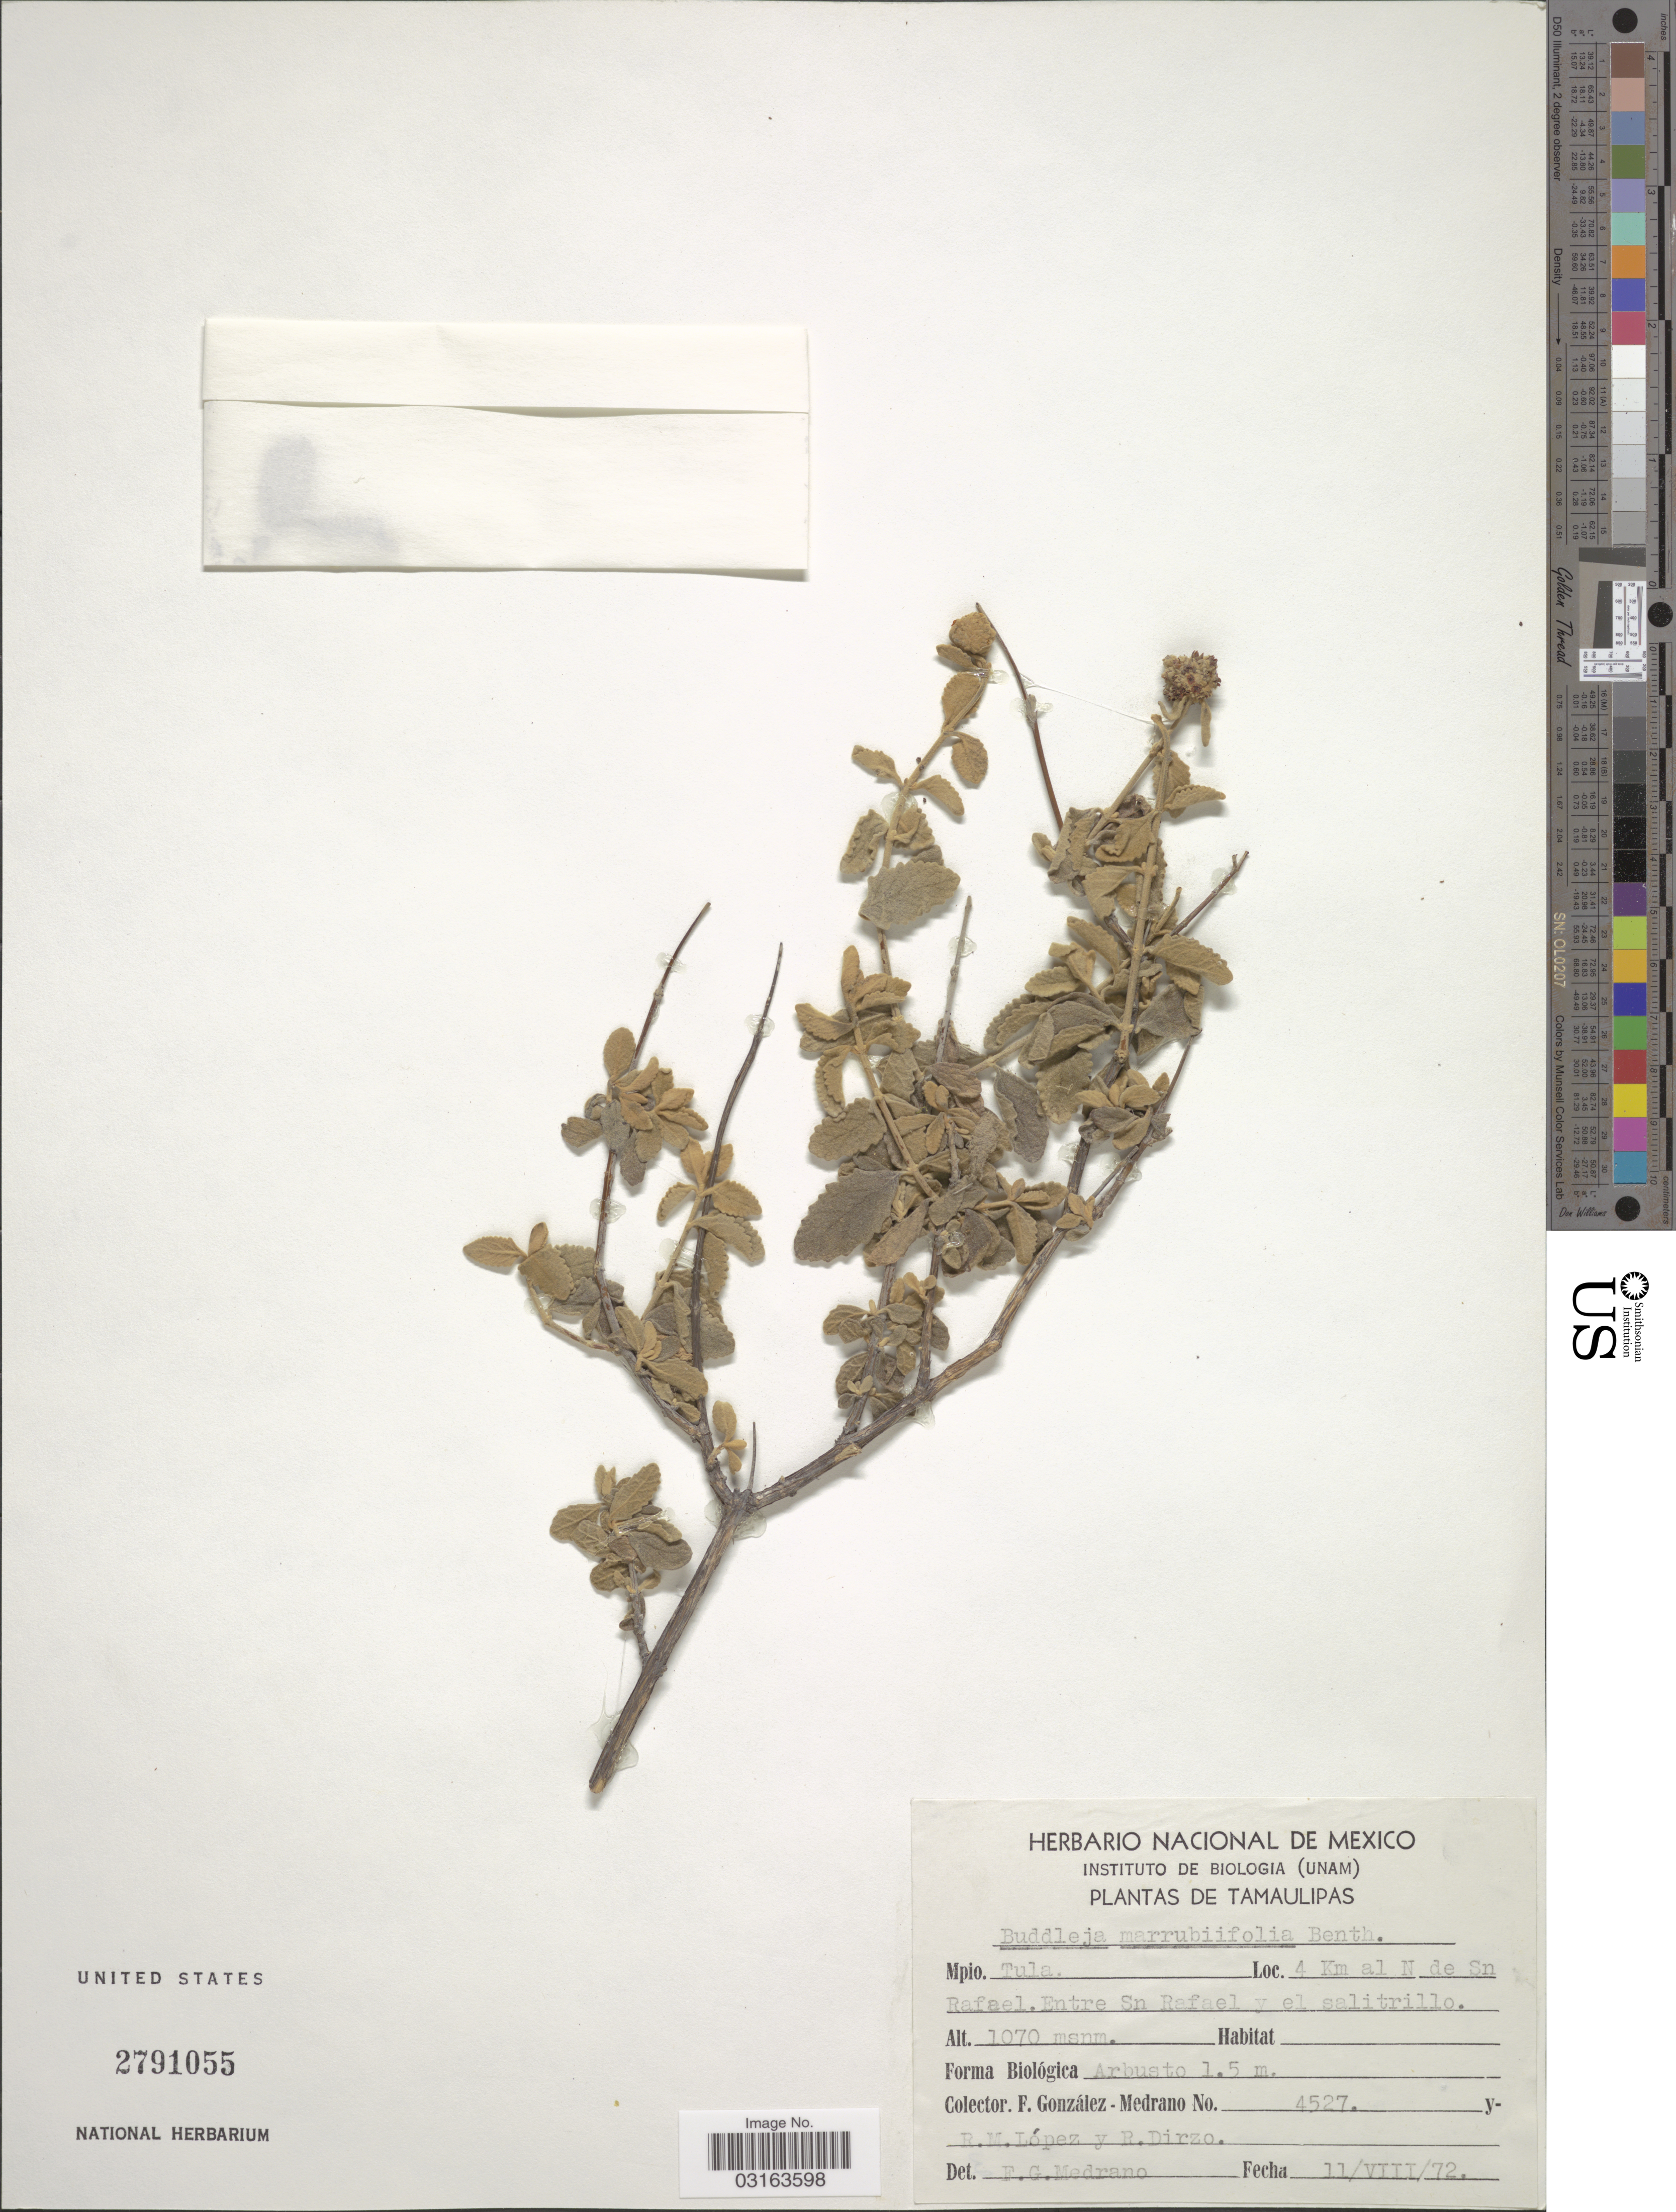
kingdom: Plantae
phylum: Tracheophyta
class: Magnoliopsida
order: Lamiales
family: Scrophulariaceae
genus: Buddleja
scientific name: Buddleja marrubiifolia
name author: Benth.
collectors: F. Medrano, R. M. Lopez & R. Dirzo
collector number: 4527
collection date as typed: Transcribed d/m/y: 11/8/72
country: Mexico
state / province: Tamaulipas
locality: Mpio. Tula. 4 Km al N de Sn Rafael. Entre Sn Rafael y el salitrillo.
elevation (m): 1070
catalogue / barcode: US 2791055